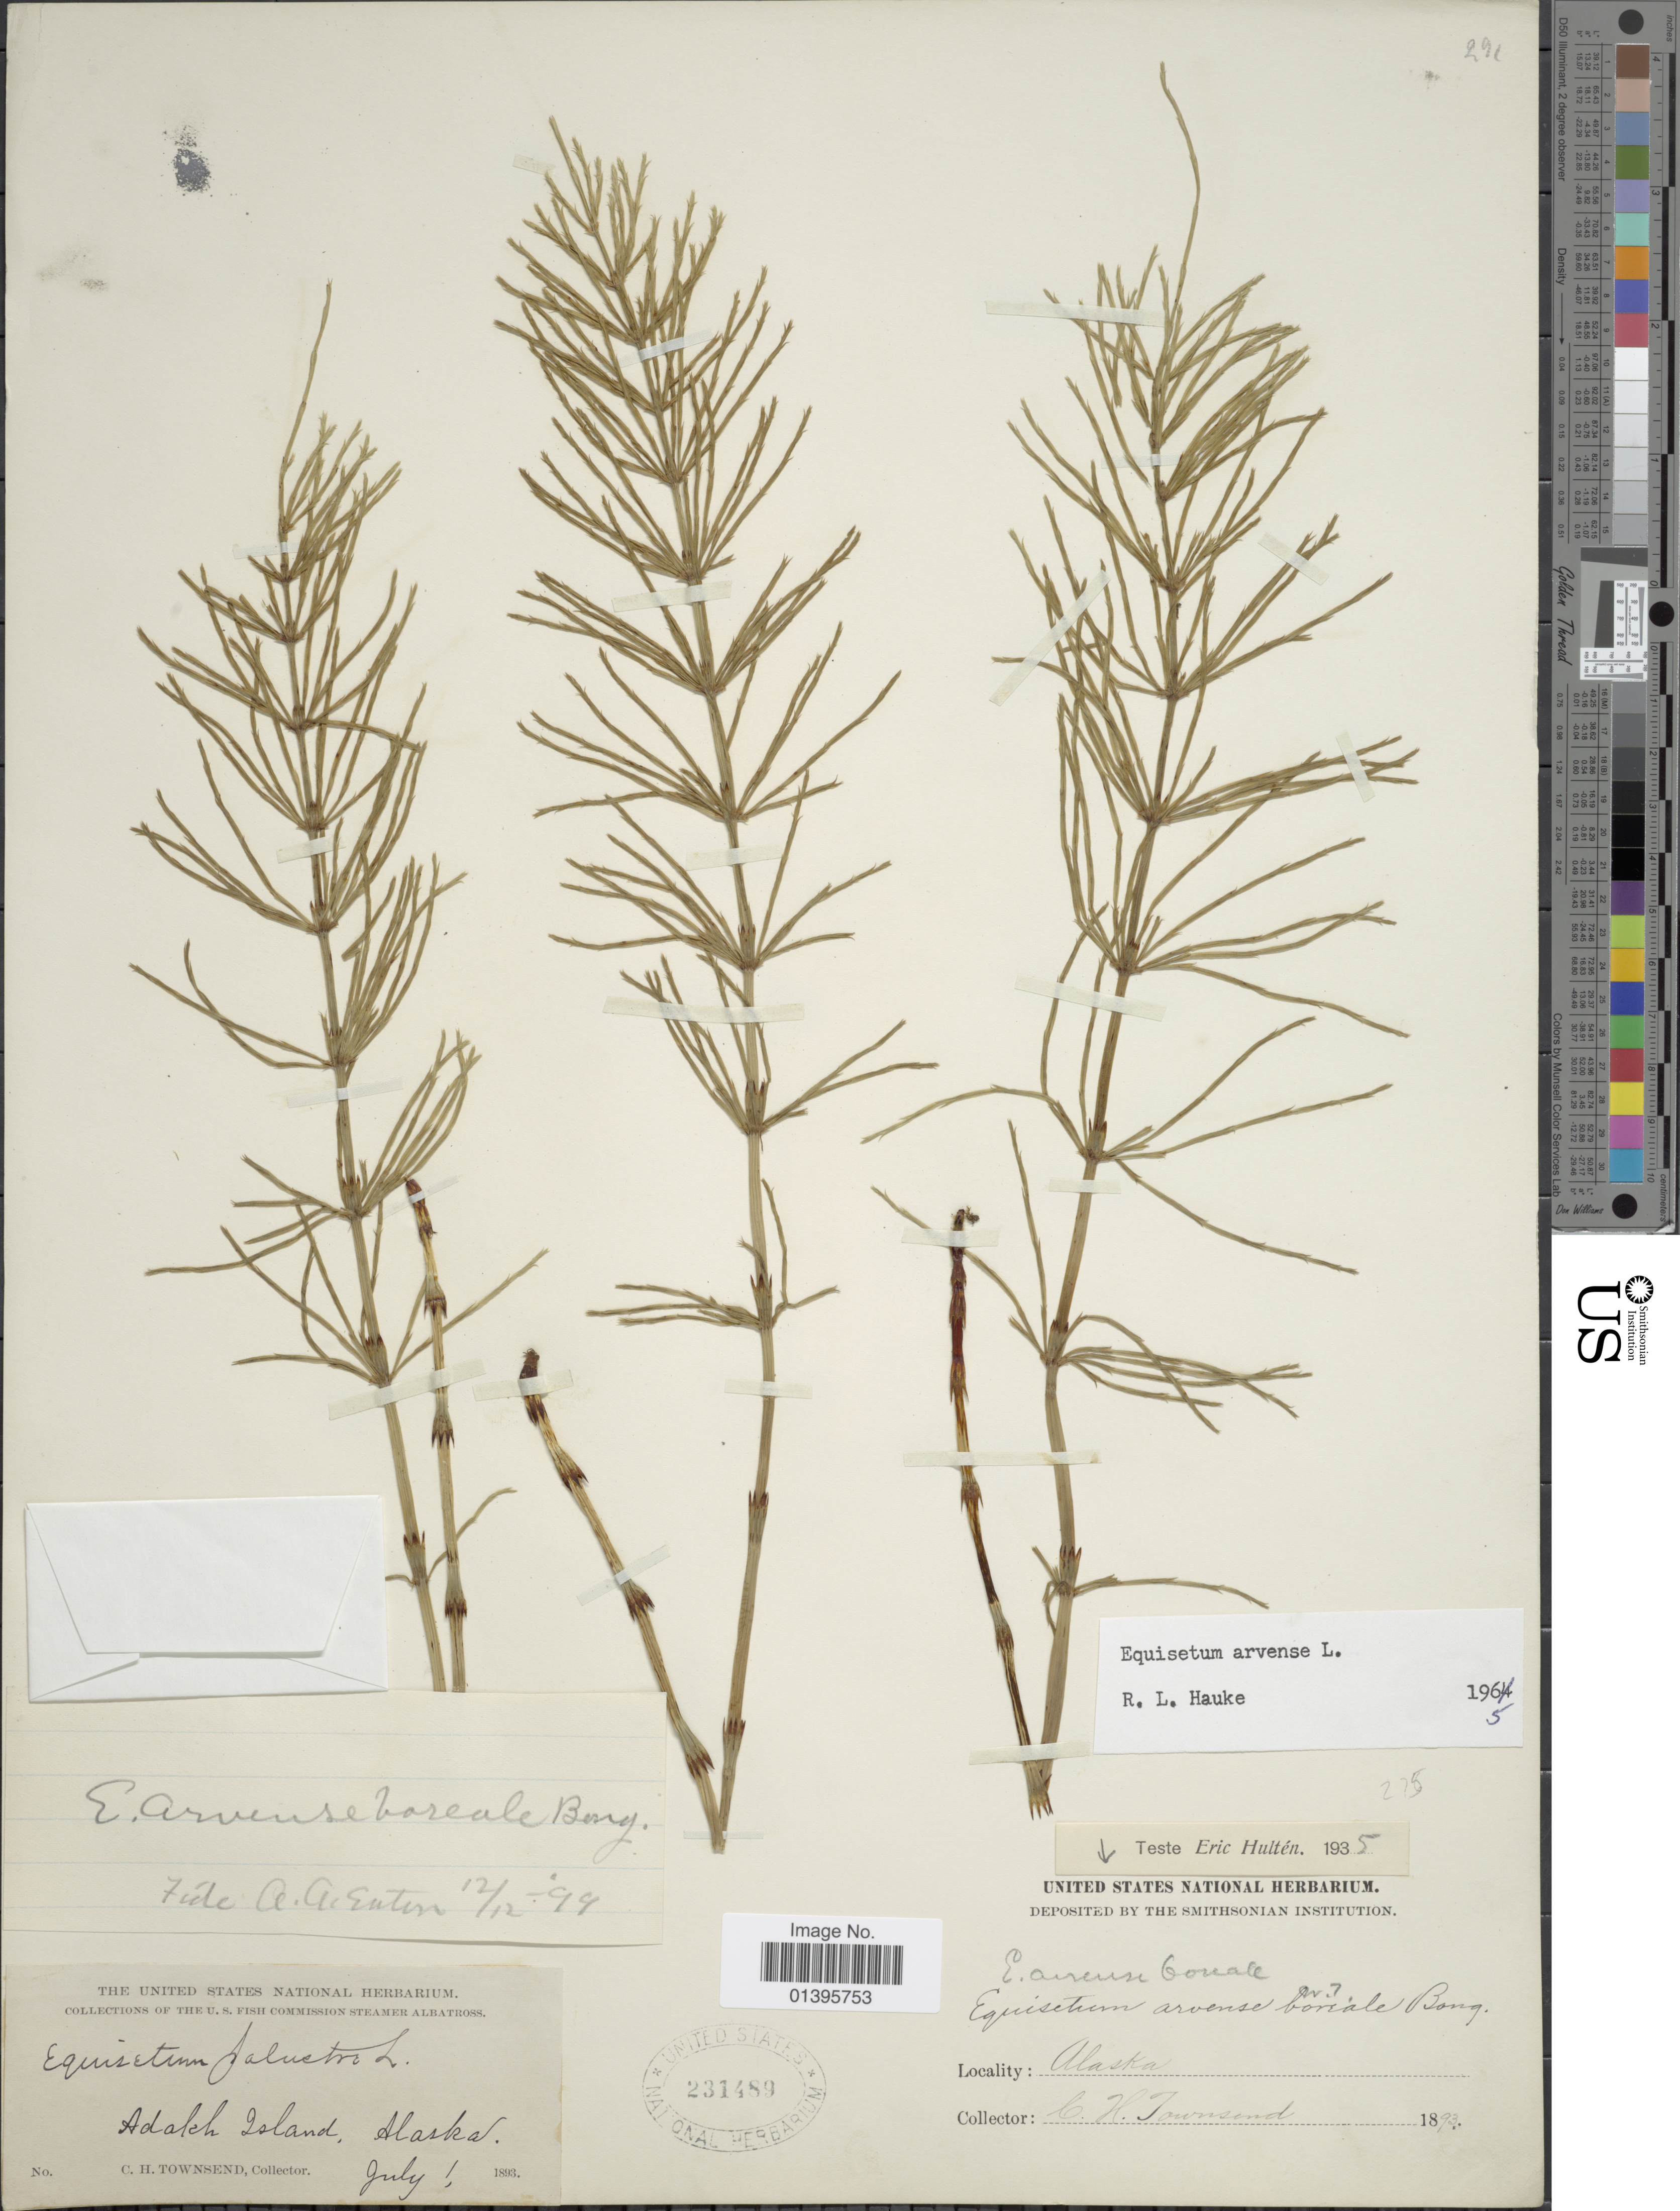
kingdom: Plantae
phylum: Tracheophyta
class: Polypodiopsida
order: Equisetales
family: Equisetaceae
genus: Equisetum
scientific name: Equisetum arvense var. boreale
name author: (Bong.) Rupr.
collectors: C. H. Townsend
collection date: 1893-07-01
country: United States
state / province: Alaska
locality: Adakh Island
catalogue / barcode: US 231489